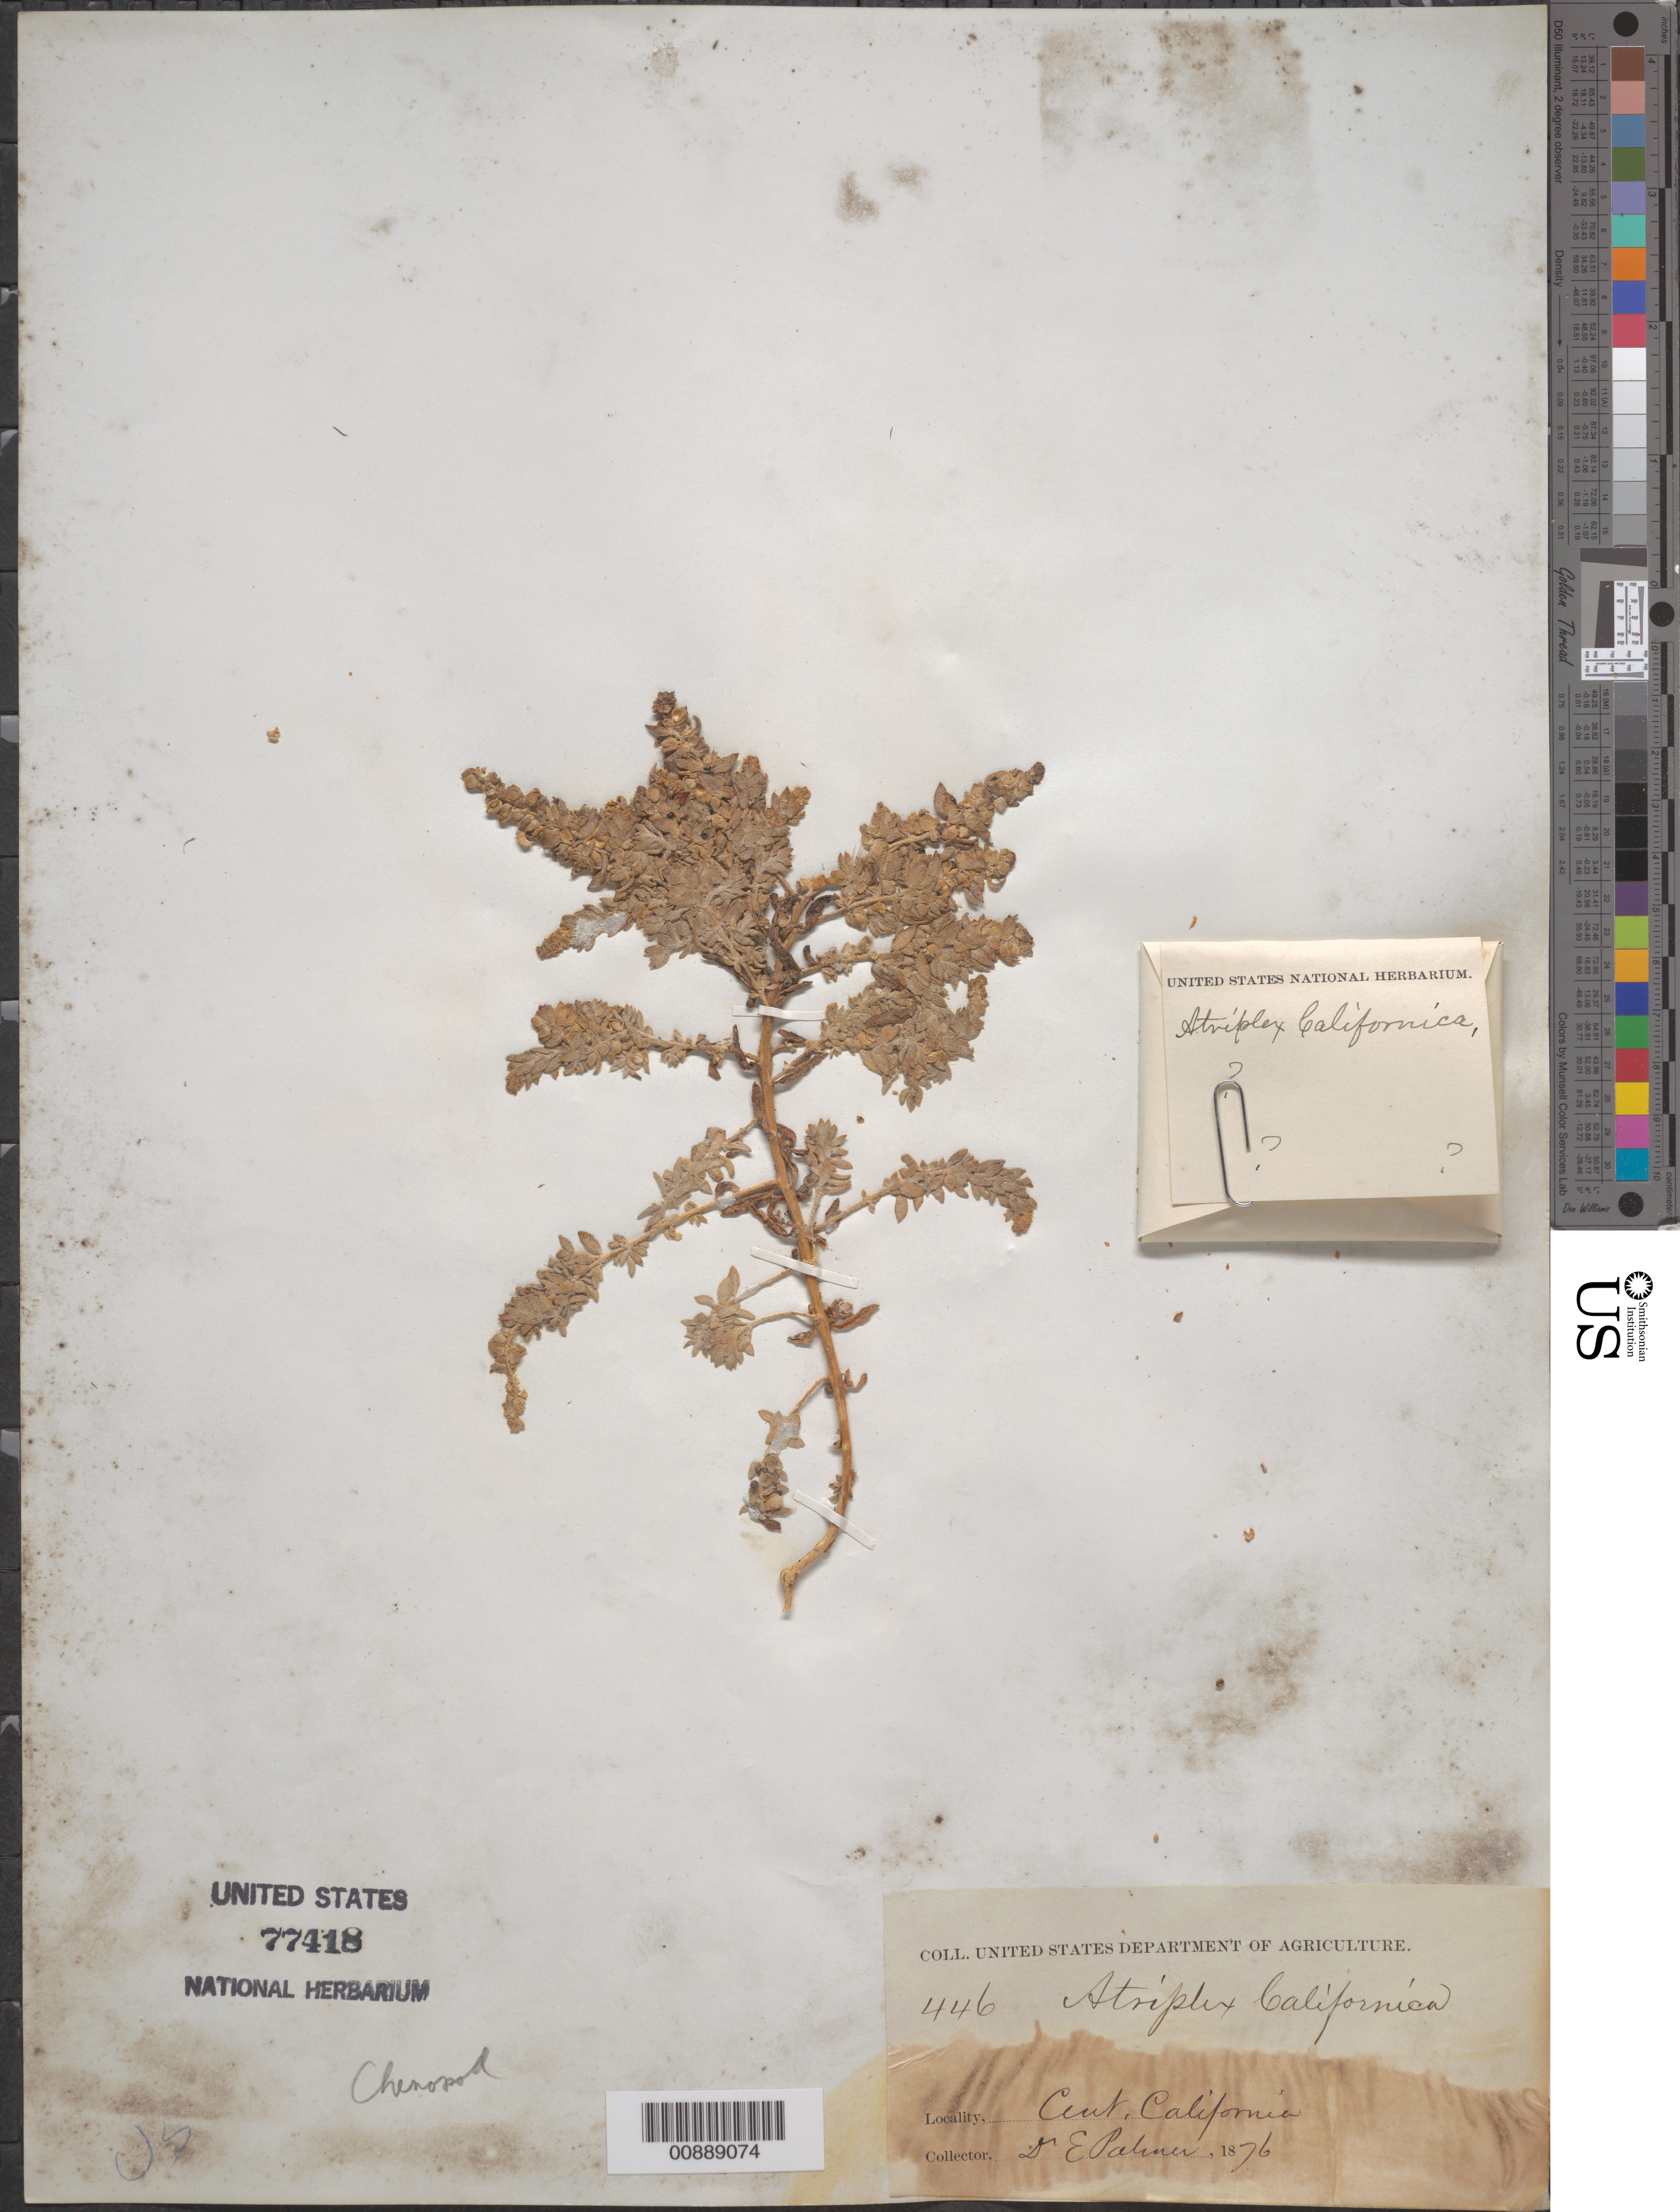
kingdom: Plantae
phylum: Tracheophyta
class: Magnoliopsida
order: Caryophyllales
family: Amaranthaceae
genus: Extriplex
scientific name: Extriplex californica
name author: (Moq.) E.H. Zacharias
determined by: Strong, Mark T., (BOT), Smithsonian Institution - National Museum of Natural History (UNITED STATES)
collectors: E. Palmer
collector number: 446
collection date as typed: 1876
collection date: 1876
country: United States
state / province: California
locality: Central California.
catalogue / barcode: US 77418